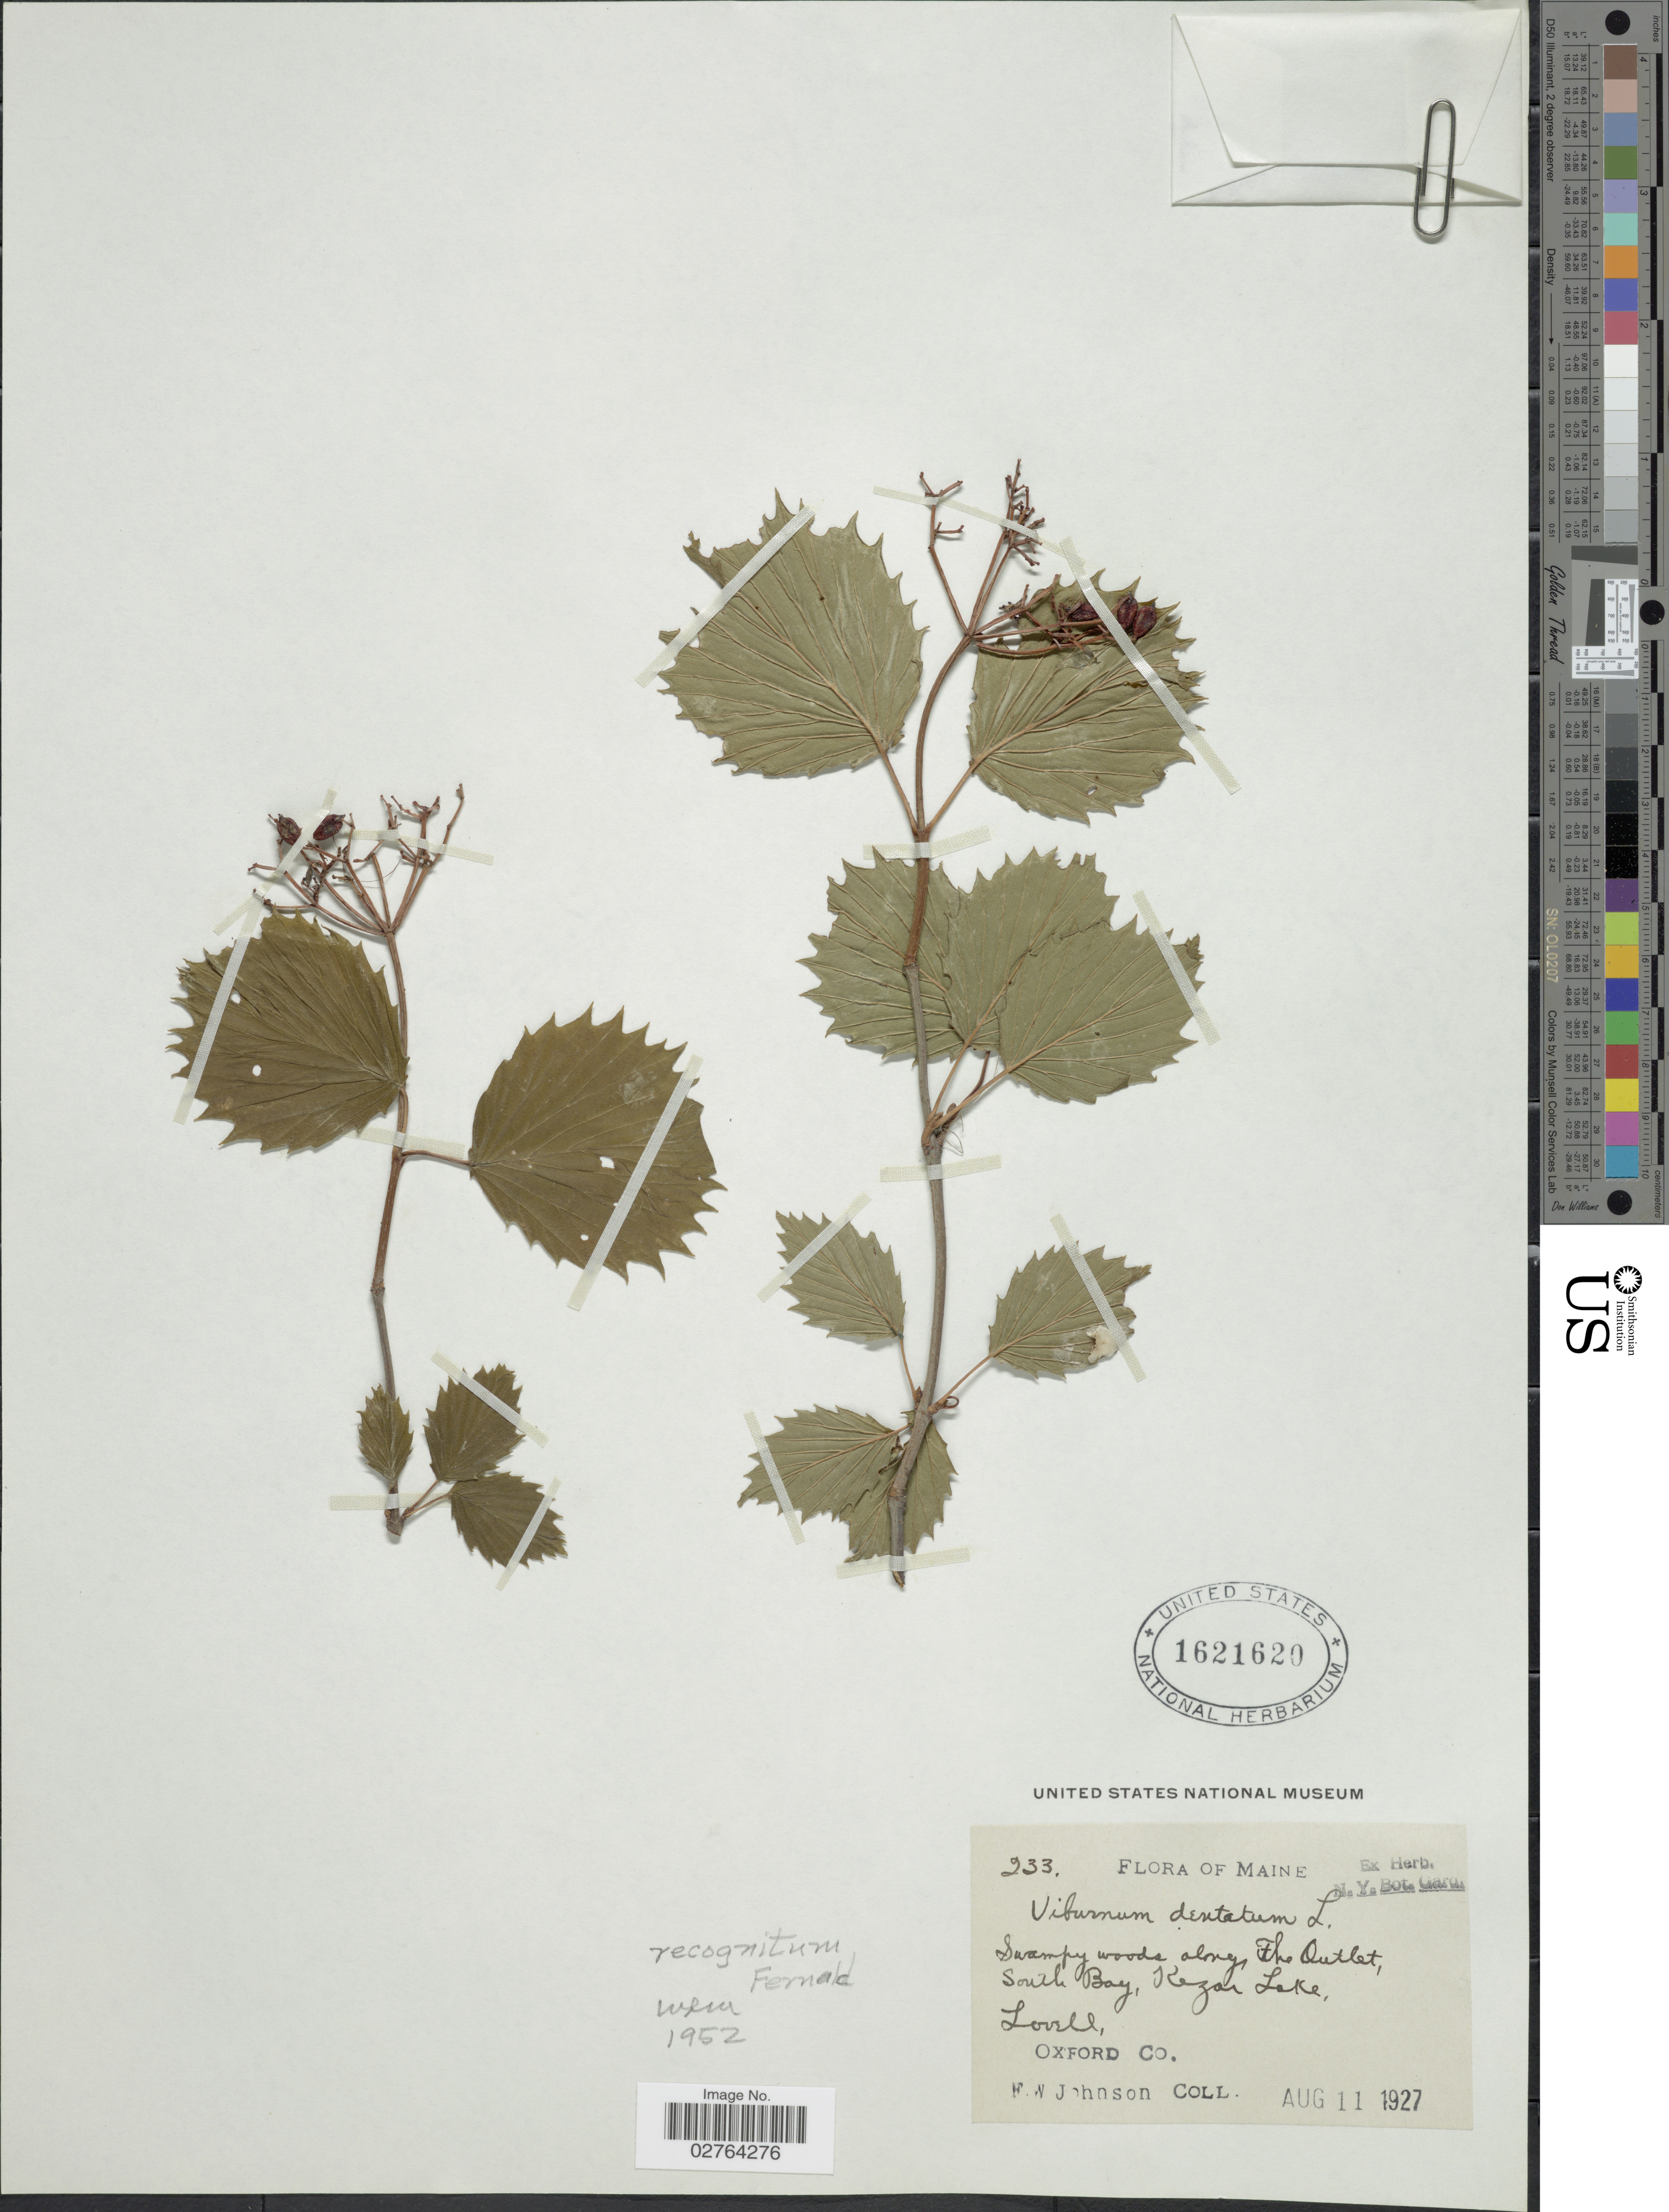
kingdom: Plantae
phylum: Tracheophyta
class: Magnoliopsida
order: Dipsacales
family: Viburnaceae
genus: Viburnum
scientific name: Viburnum recognitum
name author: Fernald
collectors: F. W. Johnson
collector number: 233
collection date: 1927-08-11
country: United States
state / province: Maine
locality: Maine. swampy woods along the Outlet, South Bay, Kezar Lake. Lovell, Oxford Co.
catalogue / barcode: US 1621620